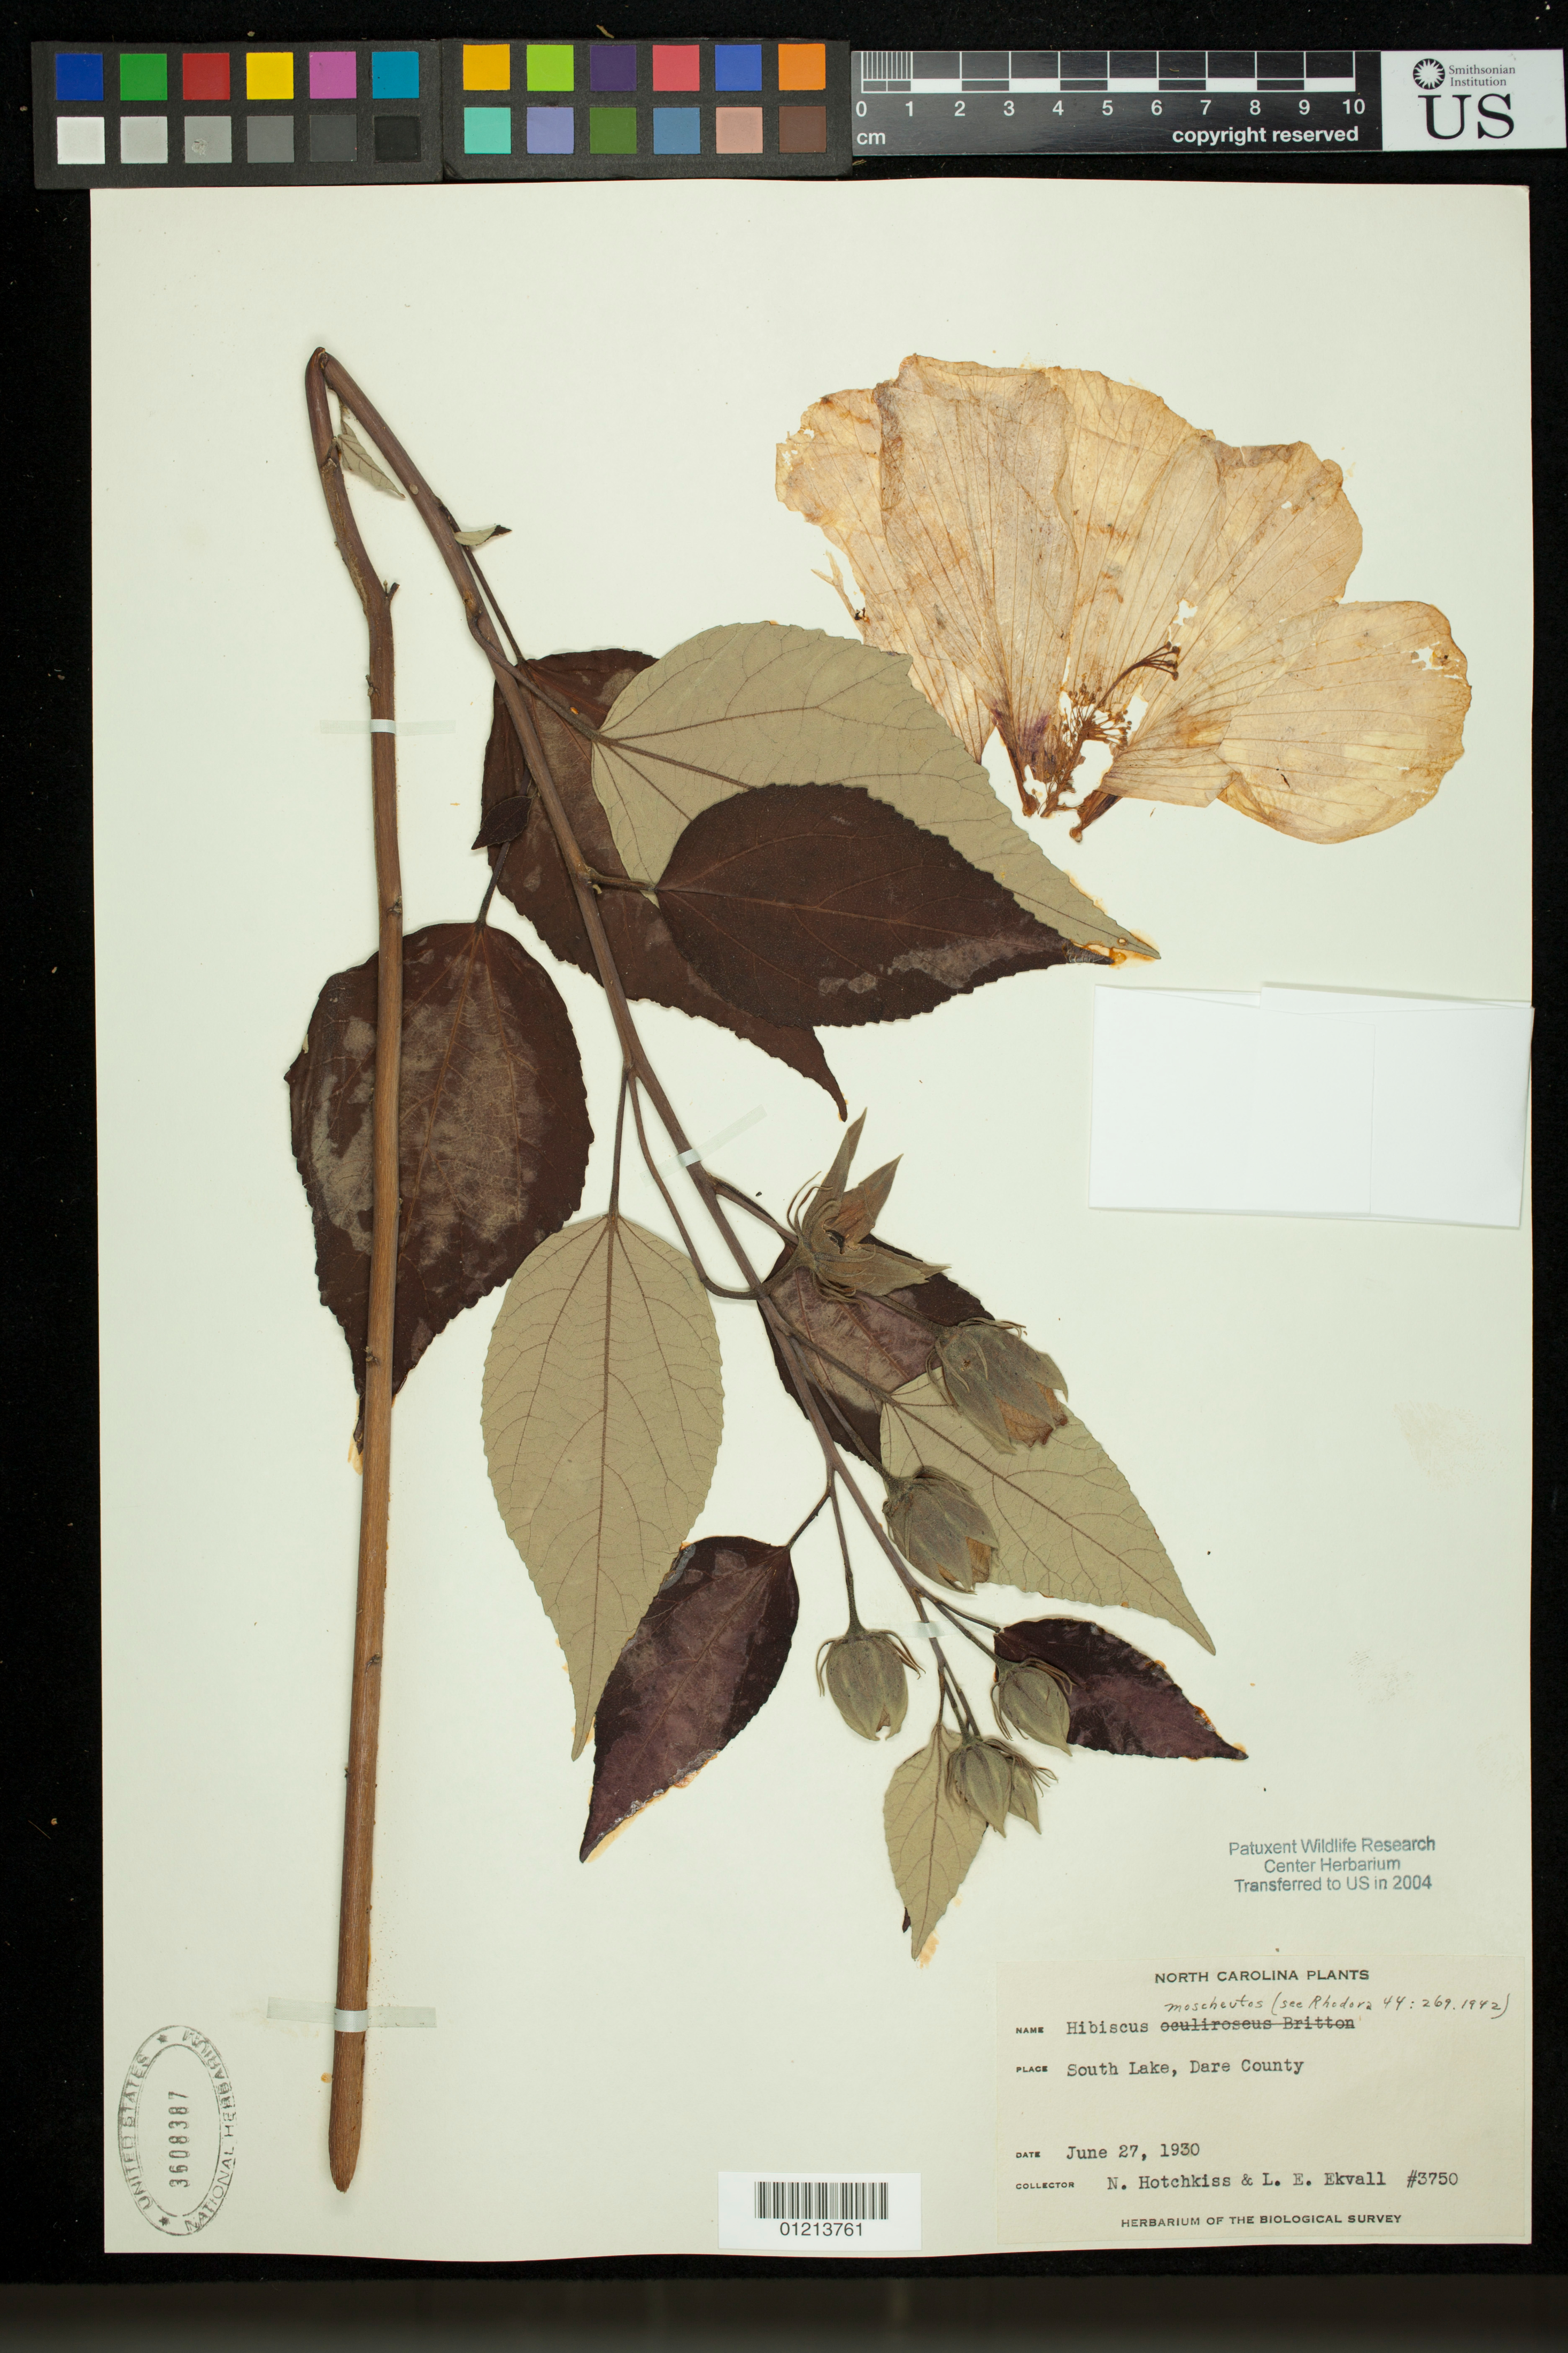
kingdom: Plantae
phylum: Tracheophyta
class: Magnoliopsida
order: Malvales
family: Malvaceae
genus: Hibiscus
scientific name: Hibiscus moscheutos subsp. moscheutos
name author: L.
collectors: N. Hotchkiss & L. Ekvall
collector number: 3750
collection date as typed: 27 Jun 1930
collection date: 1930-06-27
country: United States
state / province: North Carolina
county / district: Dare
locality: South Lake, Dare County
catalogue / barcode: US 3608387